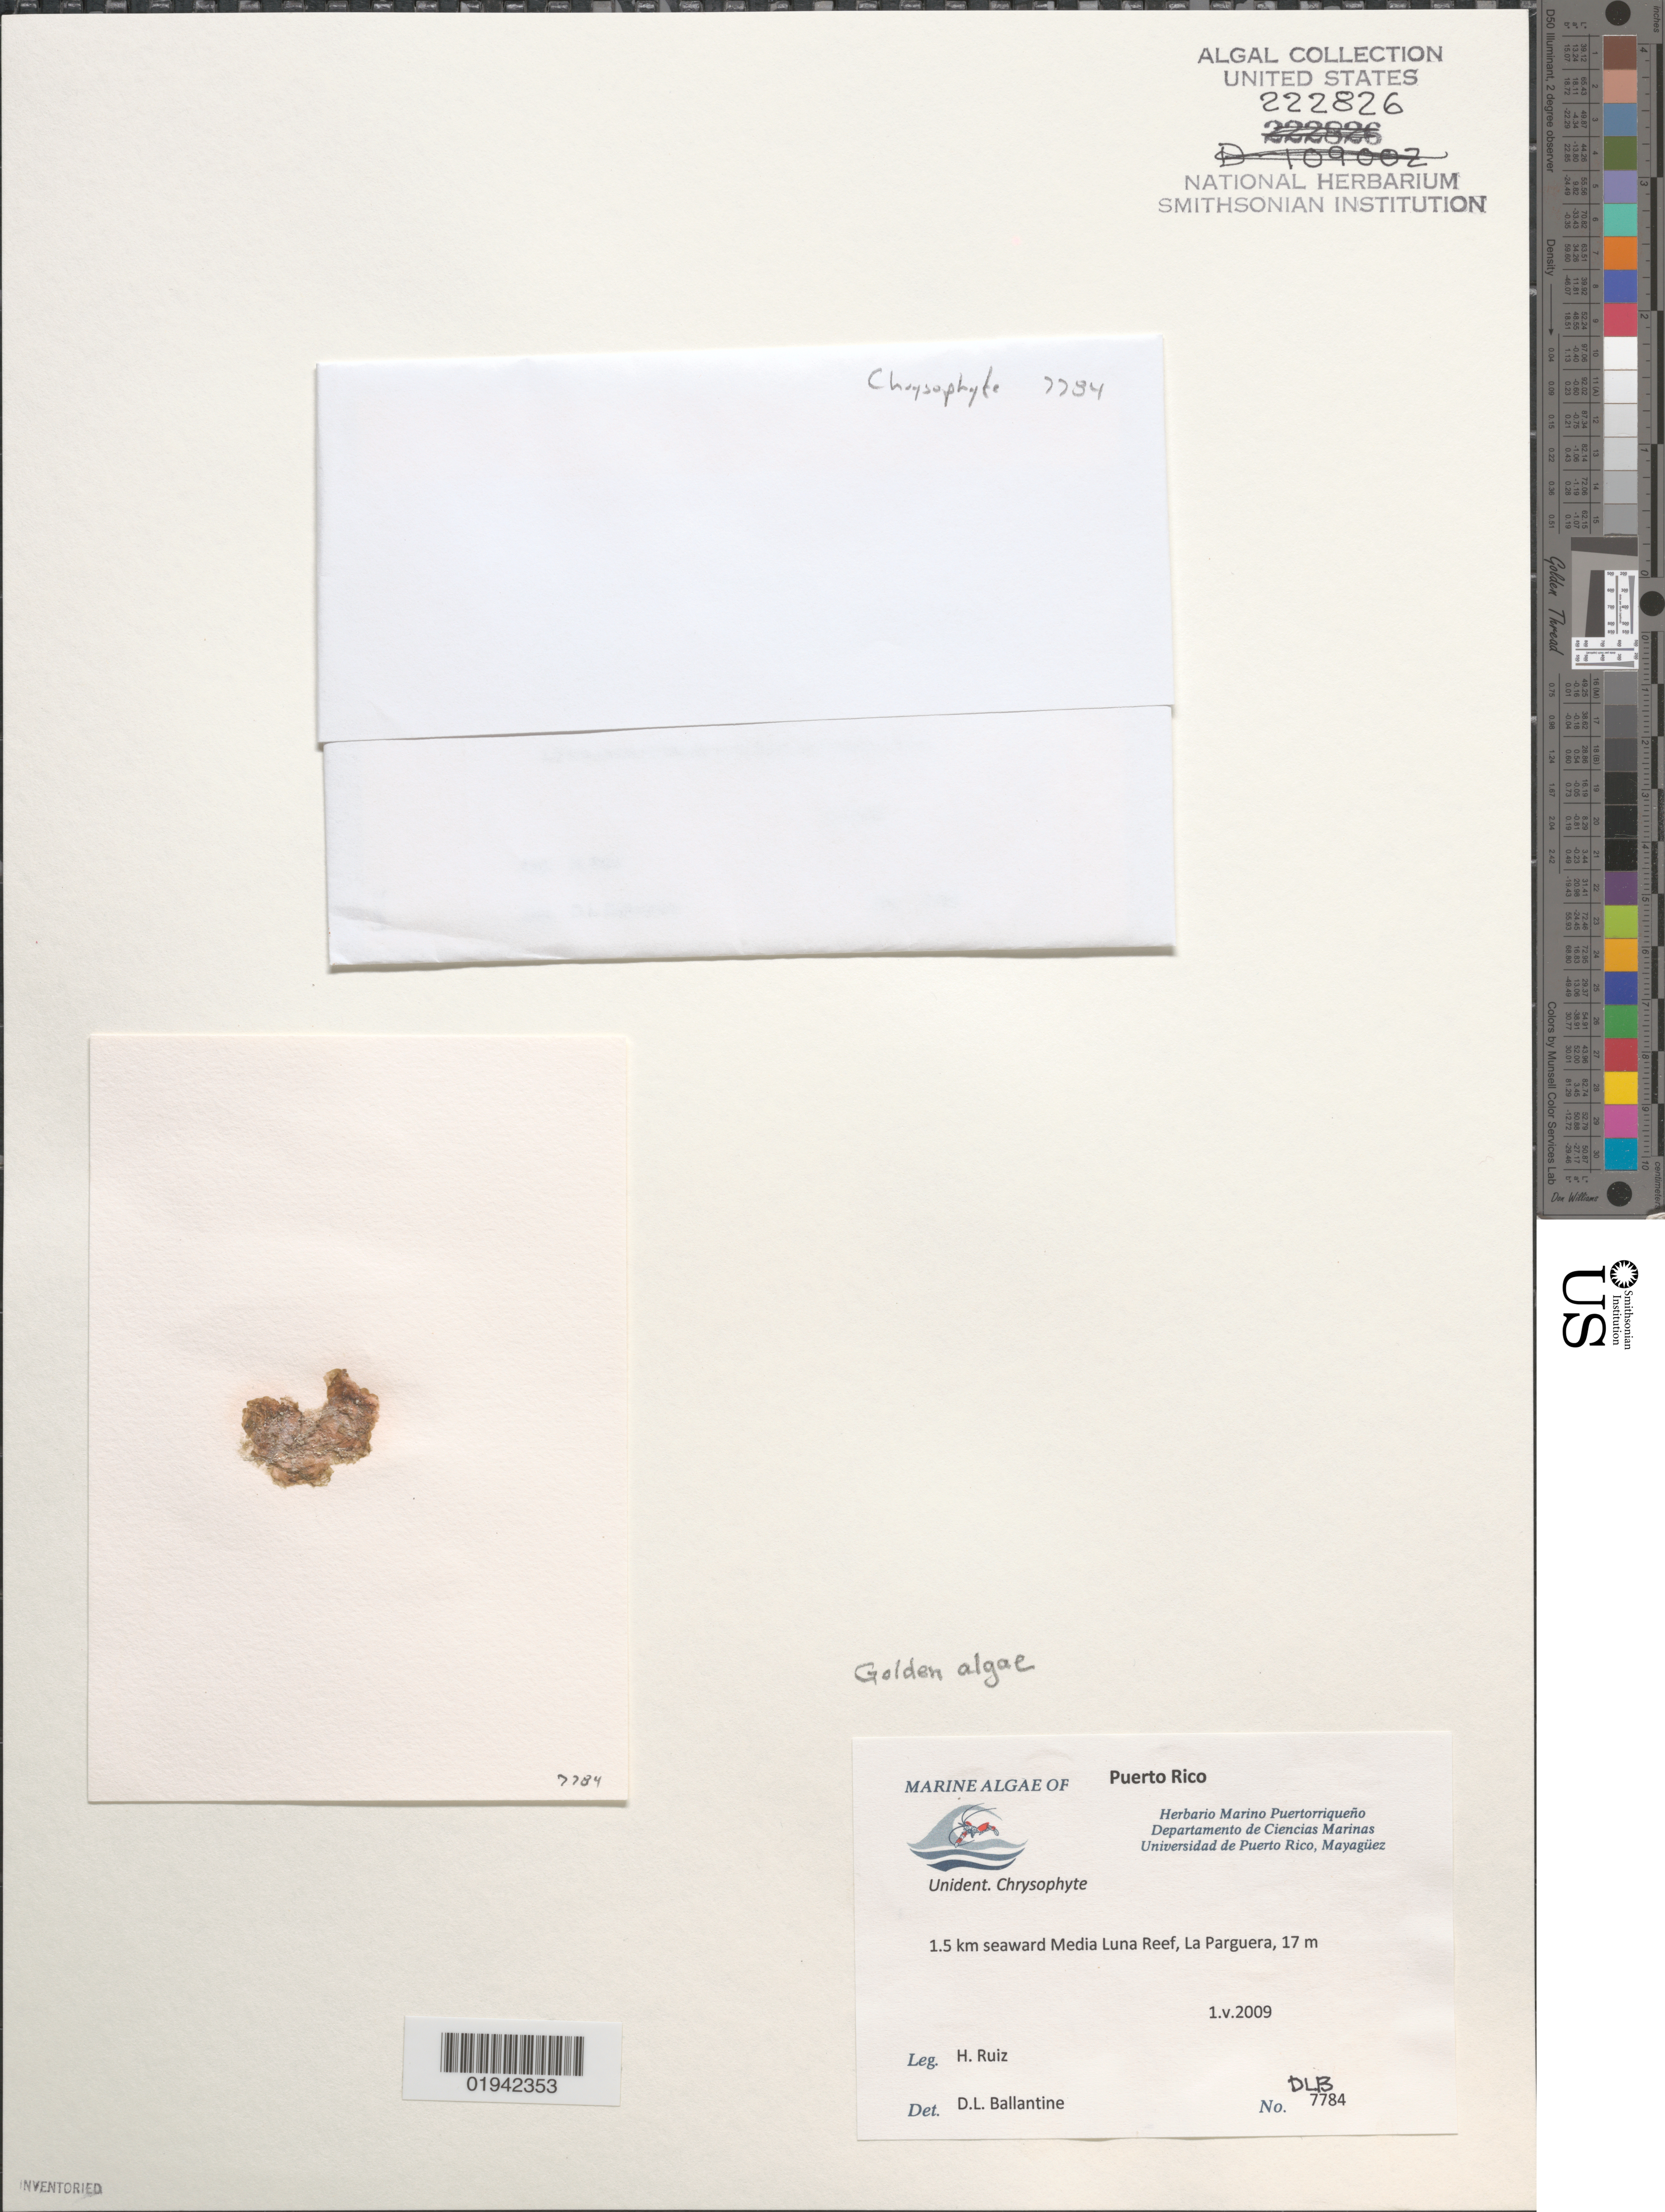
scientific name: Indet. indet.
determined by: Ballantine, D. L.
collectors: H. Ruiz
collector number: DLB 7784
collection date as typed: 01 May 2009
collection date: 2009-05-01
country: Puerto Rico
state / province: Lajas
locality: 1.5 km seaward Media Luna Reef, La Parguera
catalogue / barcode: US 222826